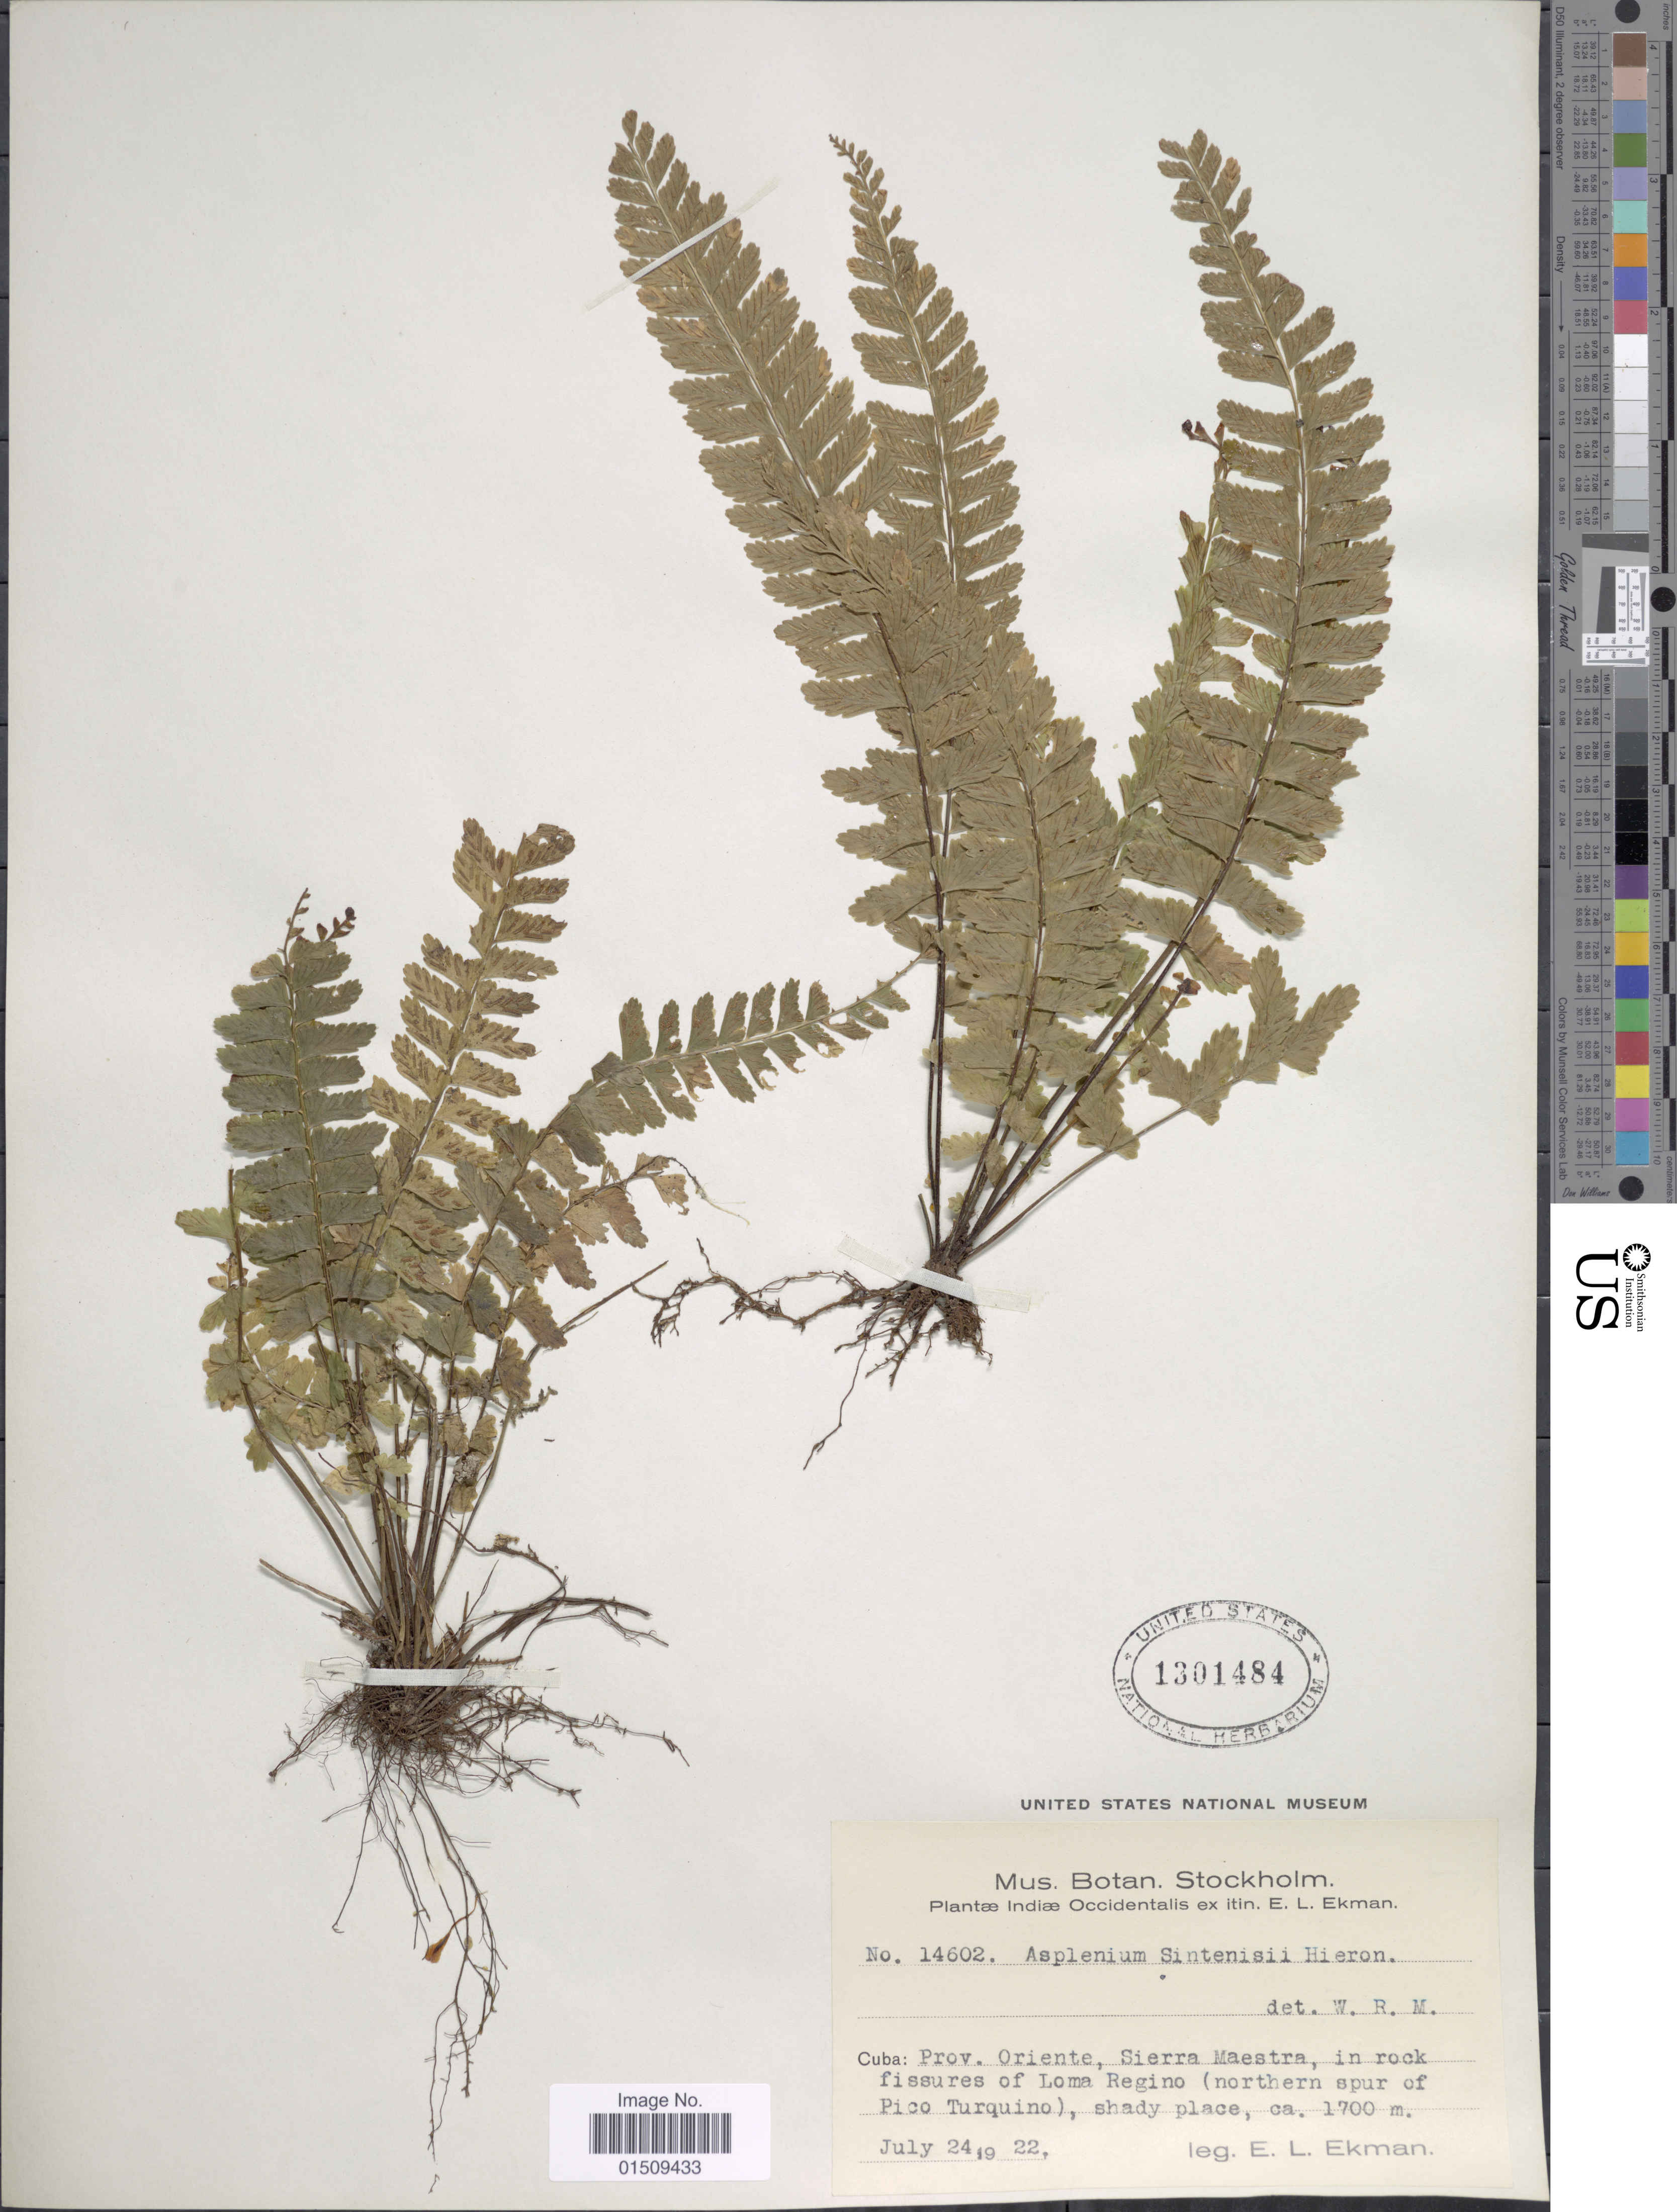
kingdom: Plantae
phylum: Tracheophyta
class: Polypodiopsida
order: Polypodiales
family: Aspleniaceae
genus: Asplenium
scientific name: Asplenium rhomboidale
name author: Desv.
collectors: E. L. Ekman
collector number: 14602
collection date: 1922-07-14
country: Cuba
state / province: Oriente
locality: Cuba: Prov. Oriente, Sierra Maestra, in rock fissures of Loma Regino (Northern spur of Pinco Turquino)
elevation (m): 1700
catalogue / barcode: US 1301484